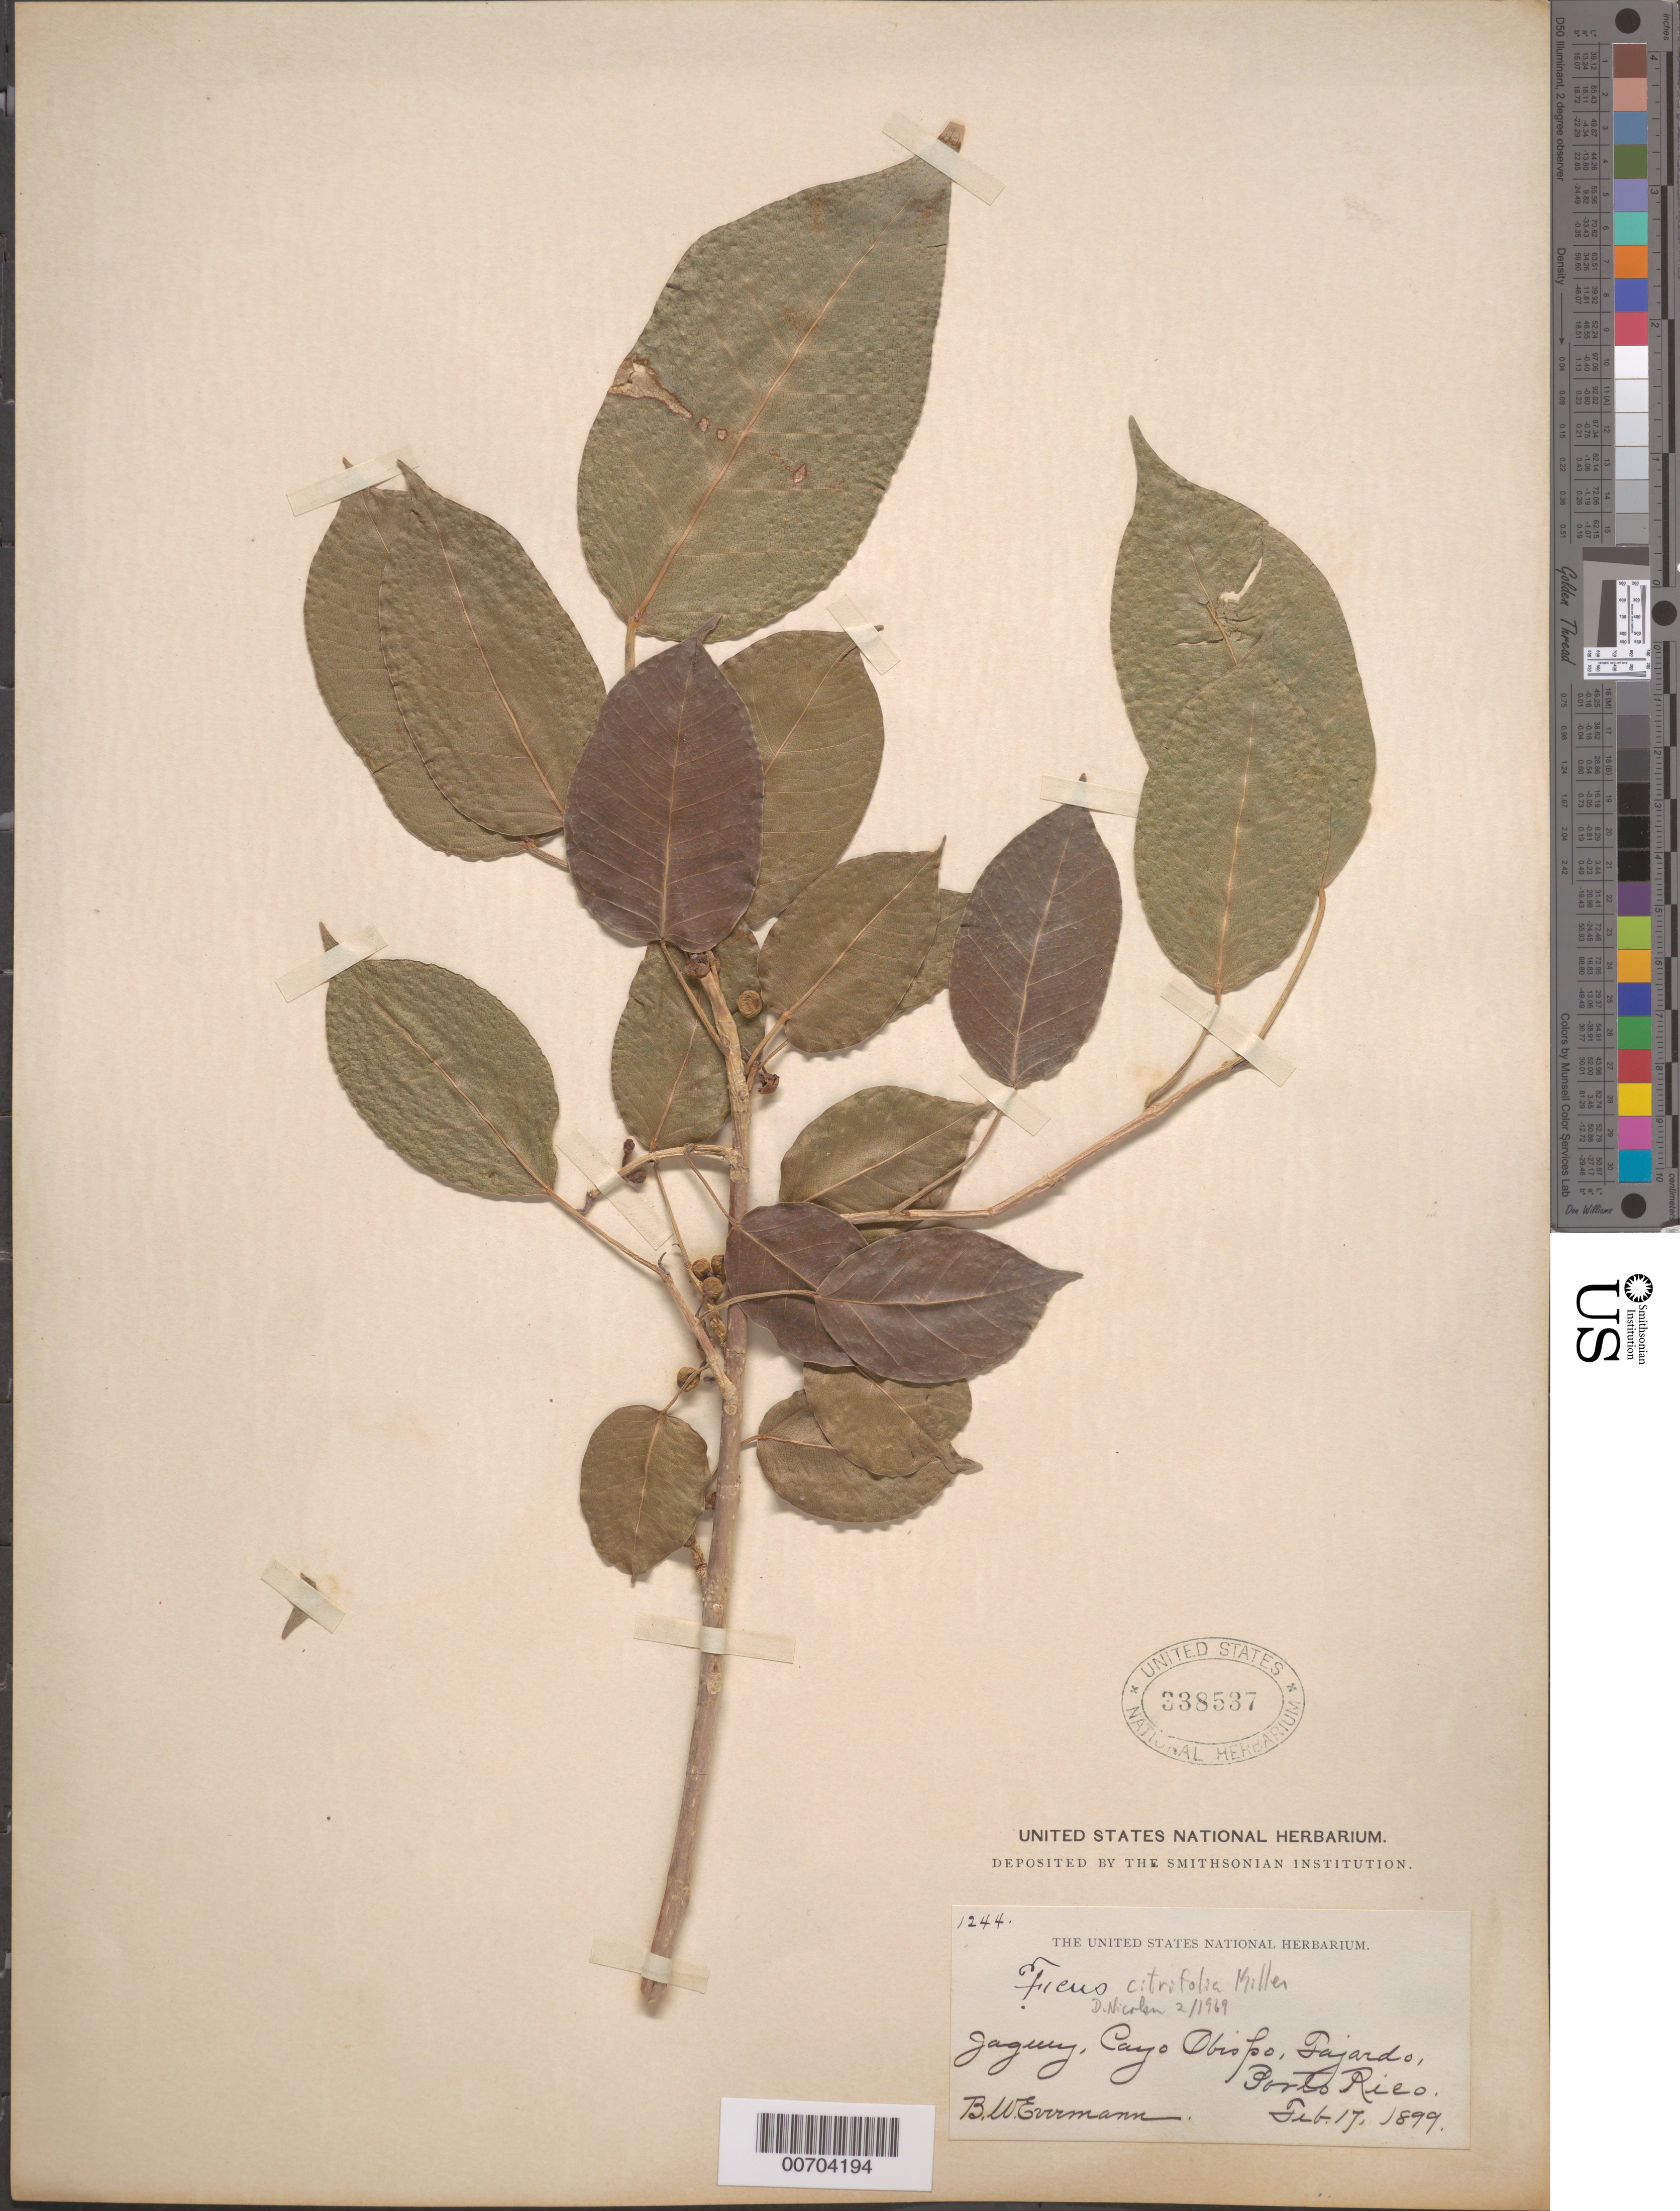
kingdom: Plantae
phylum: Tracheophyta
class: Magnoliopsida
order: Rosales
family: Moraceae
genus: Ficus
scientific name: Ficus citrifolia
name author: Mill.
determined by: Nicolson, Dan H.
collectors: B. W. Evermann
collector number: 1244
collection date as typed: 17 Feb 1899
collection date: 1899-02-17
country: Puerto Rico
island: Greater Antilles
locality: Jaguey, Cayo Obisbo, Tajardo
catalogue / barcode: US 338537